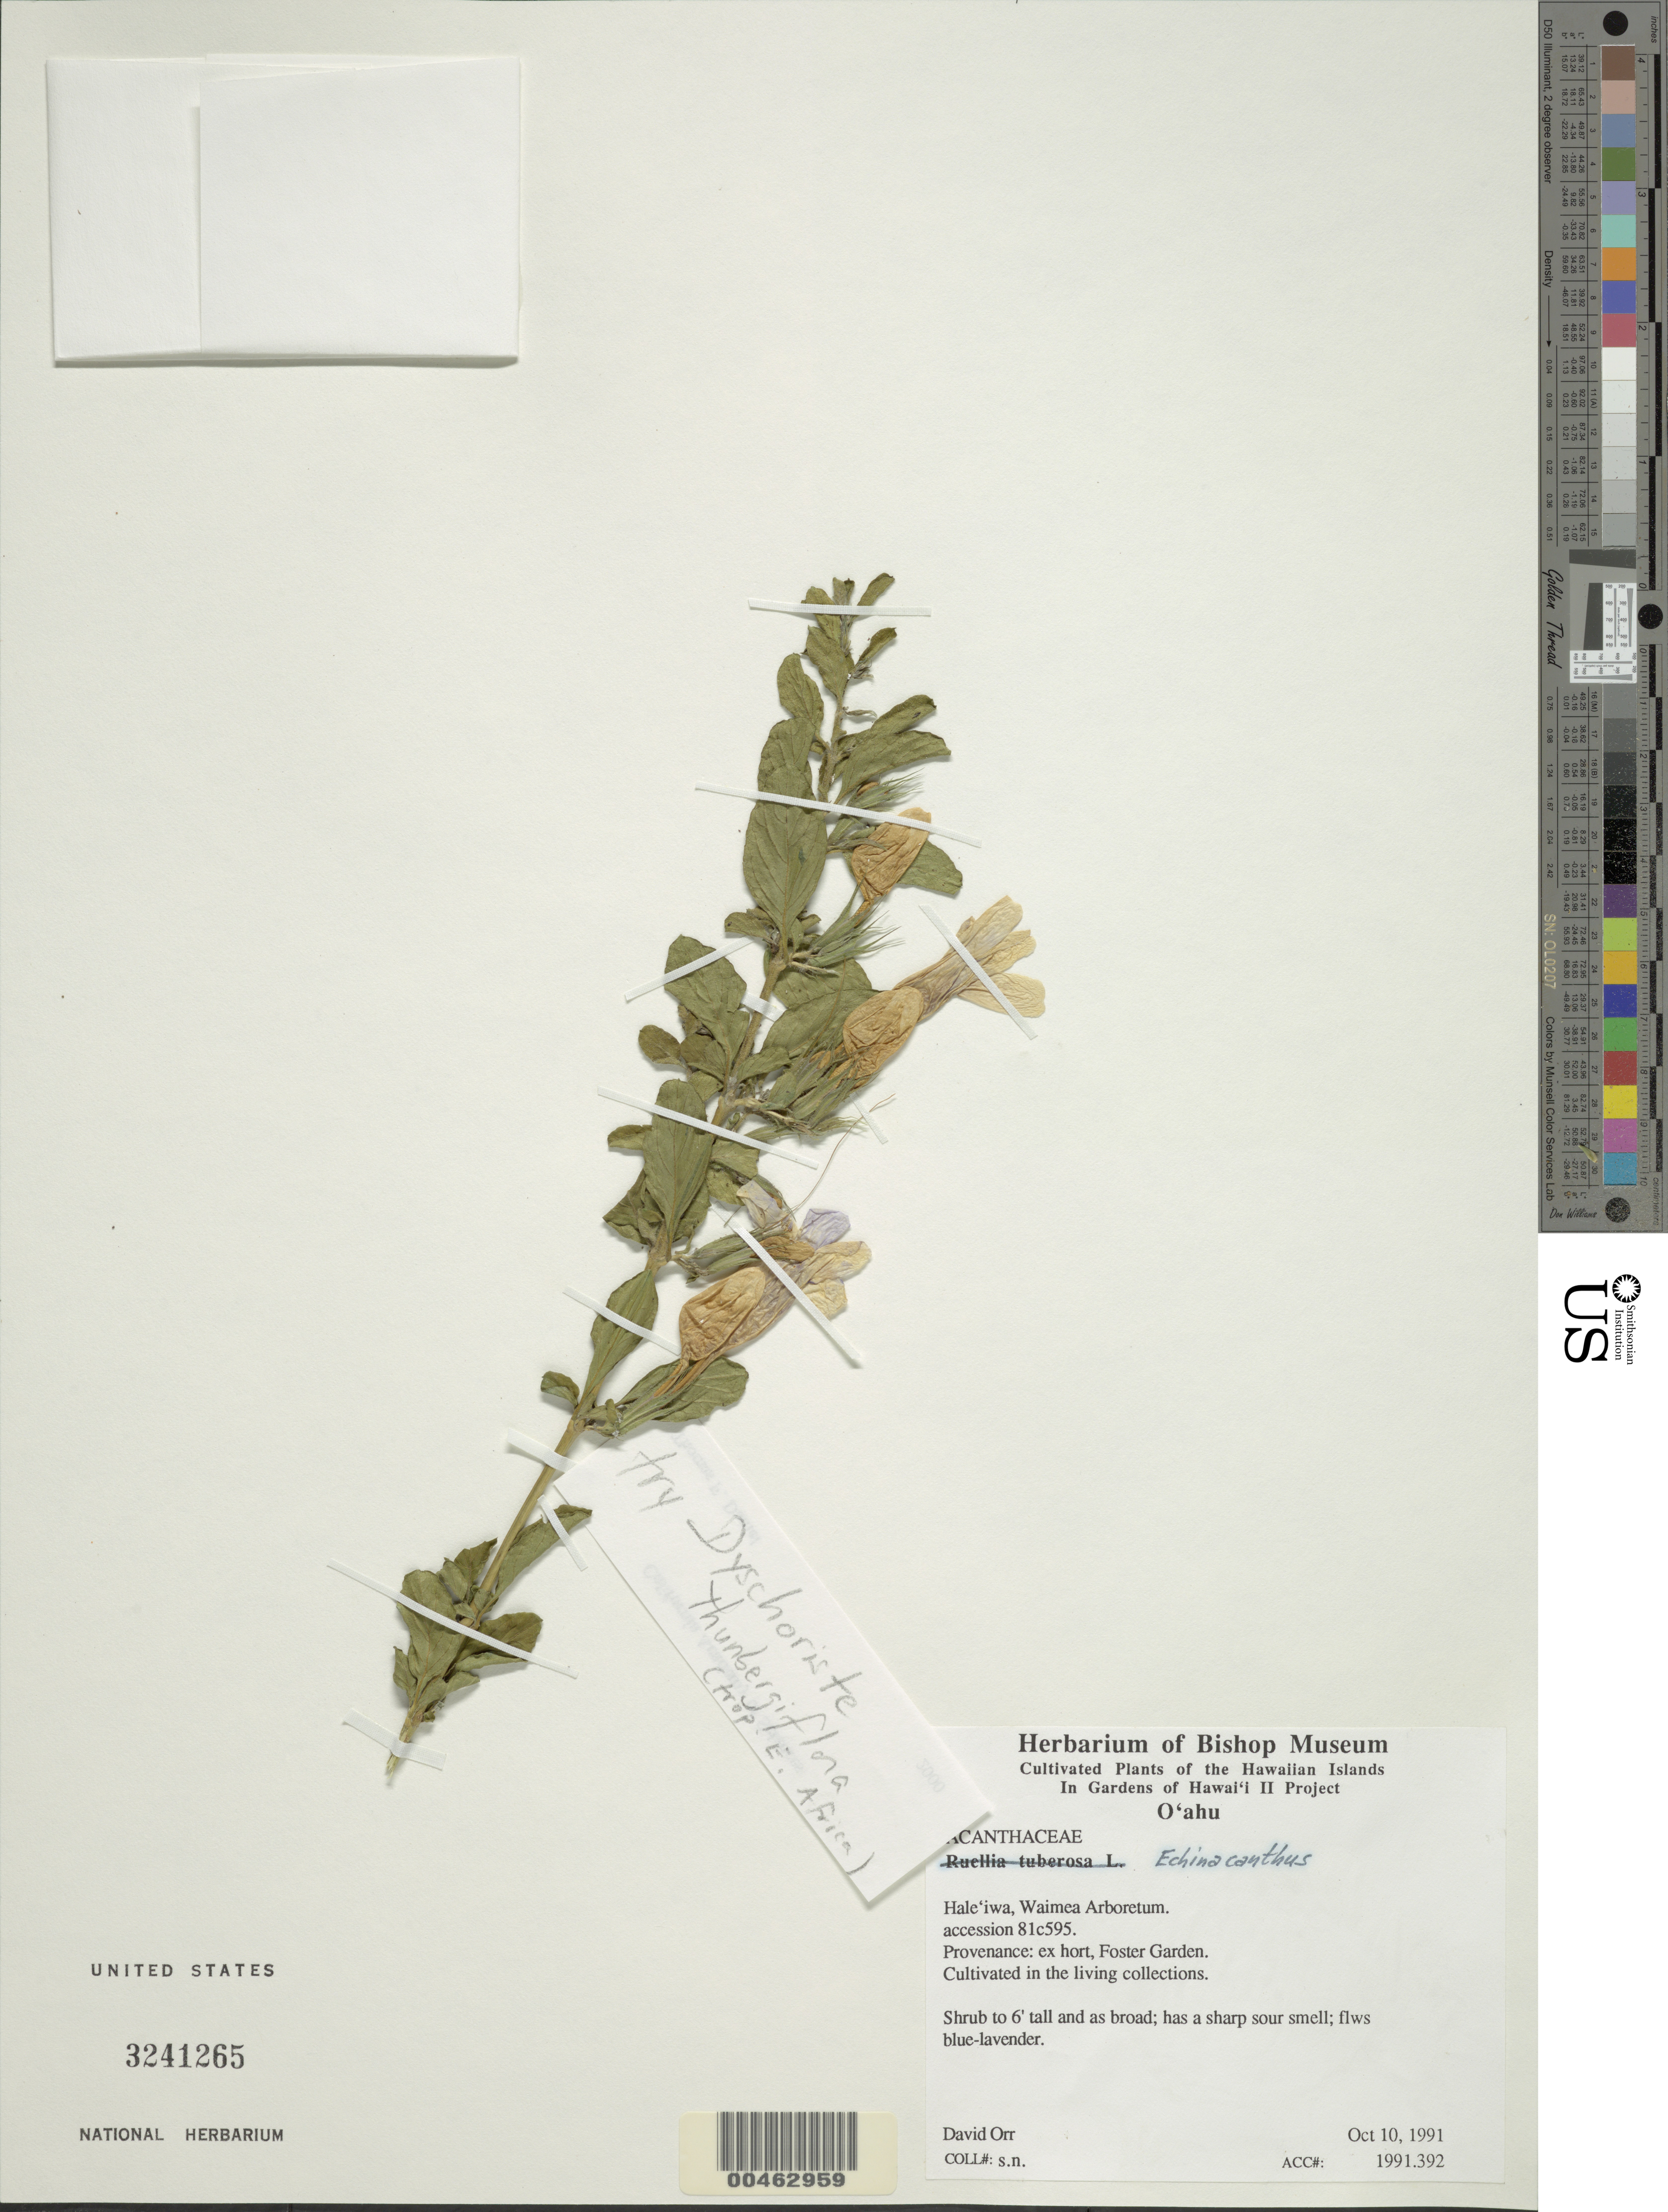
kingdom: Plantae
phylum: Tracheophyta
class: Magnoliopsida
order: Lamiales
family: Acanthaceae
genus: Echinacanthus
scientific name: Echinacanthus sp.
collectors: D. Orr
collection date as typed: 10 Oct 1991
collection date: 1991-10-10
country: United States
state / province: Hawaii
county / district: Honolulu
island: Oahu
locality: Hale'iwa Waimea Arboretum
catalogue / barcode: US 3241265